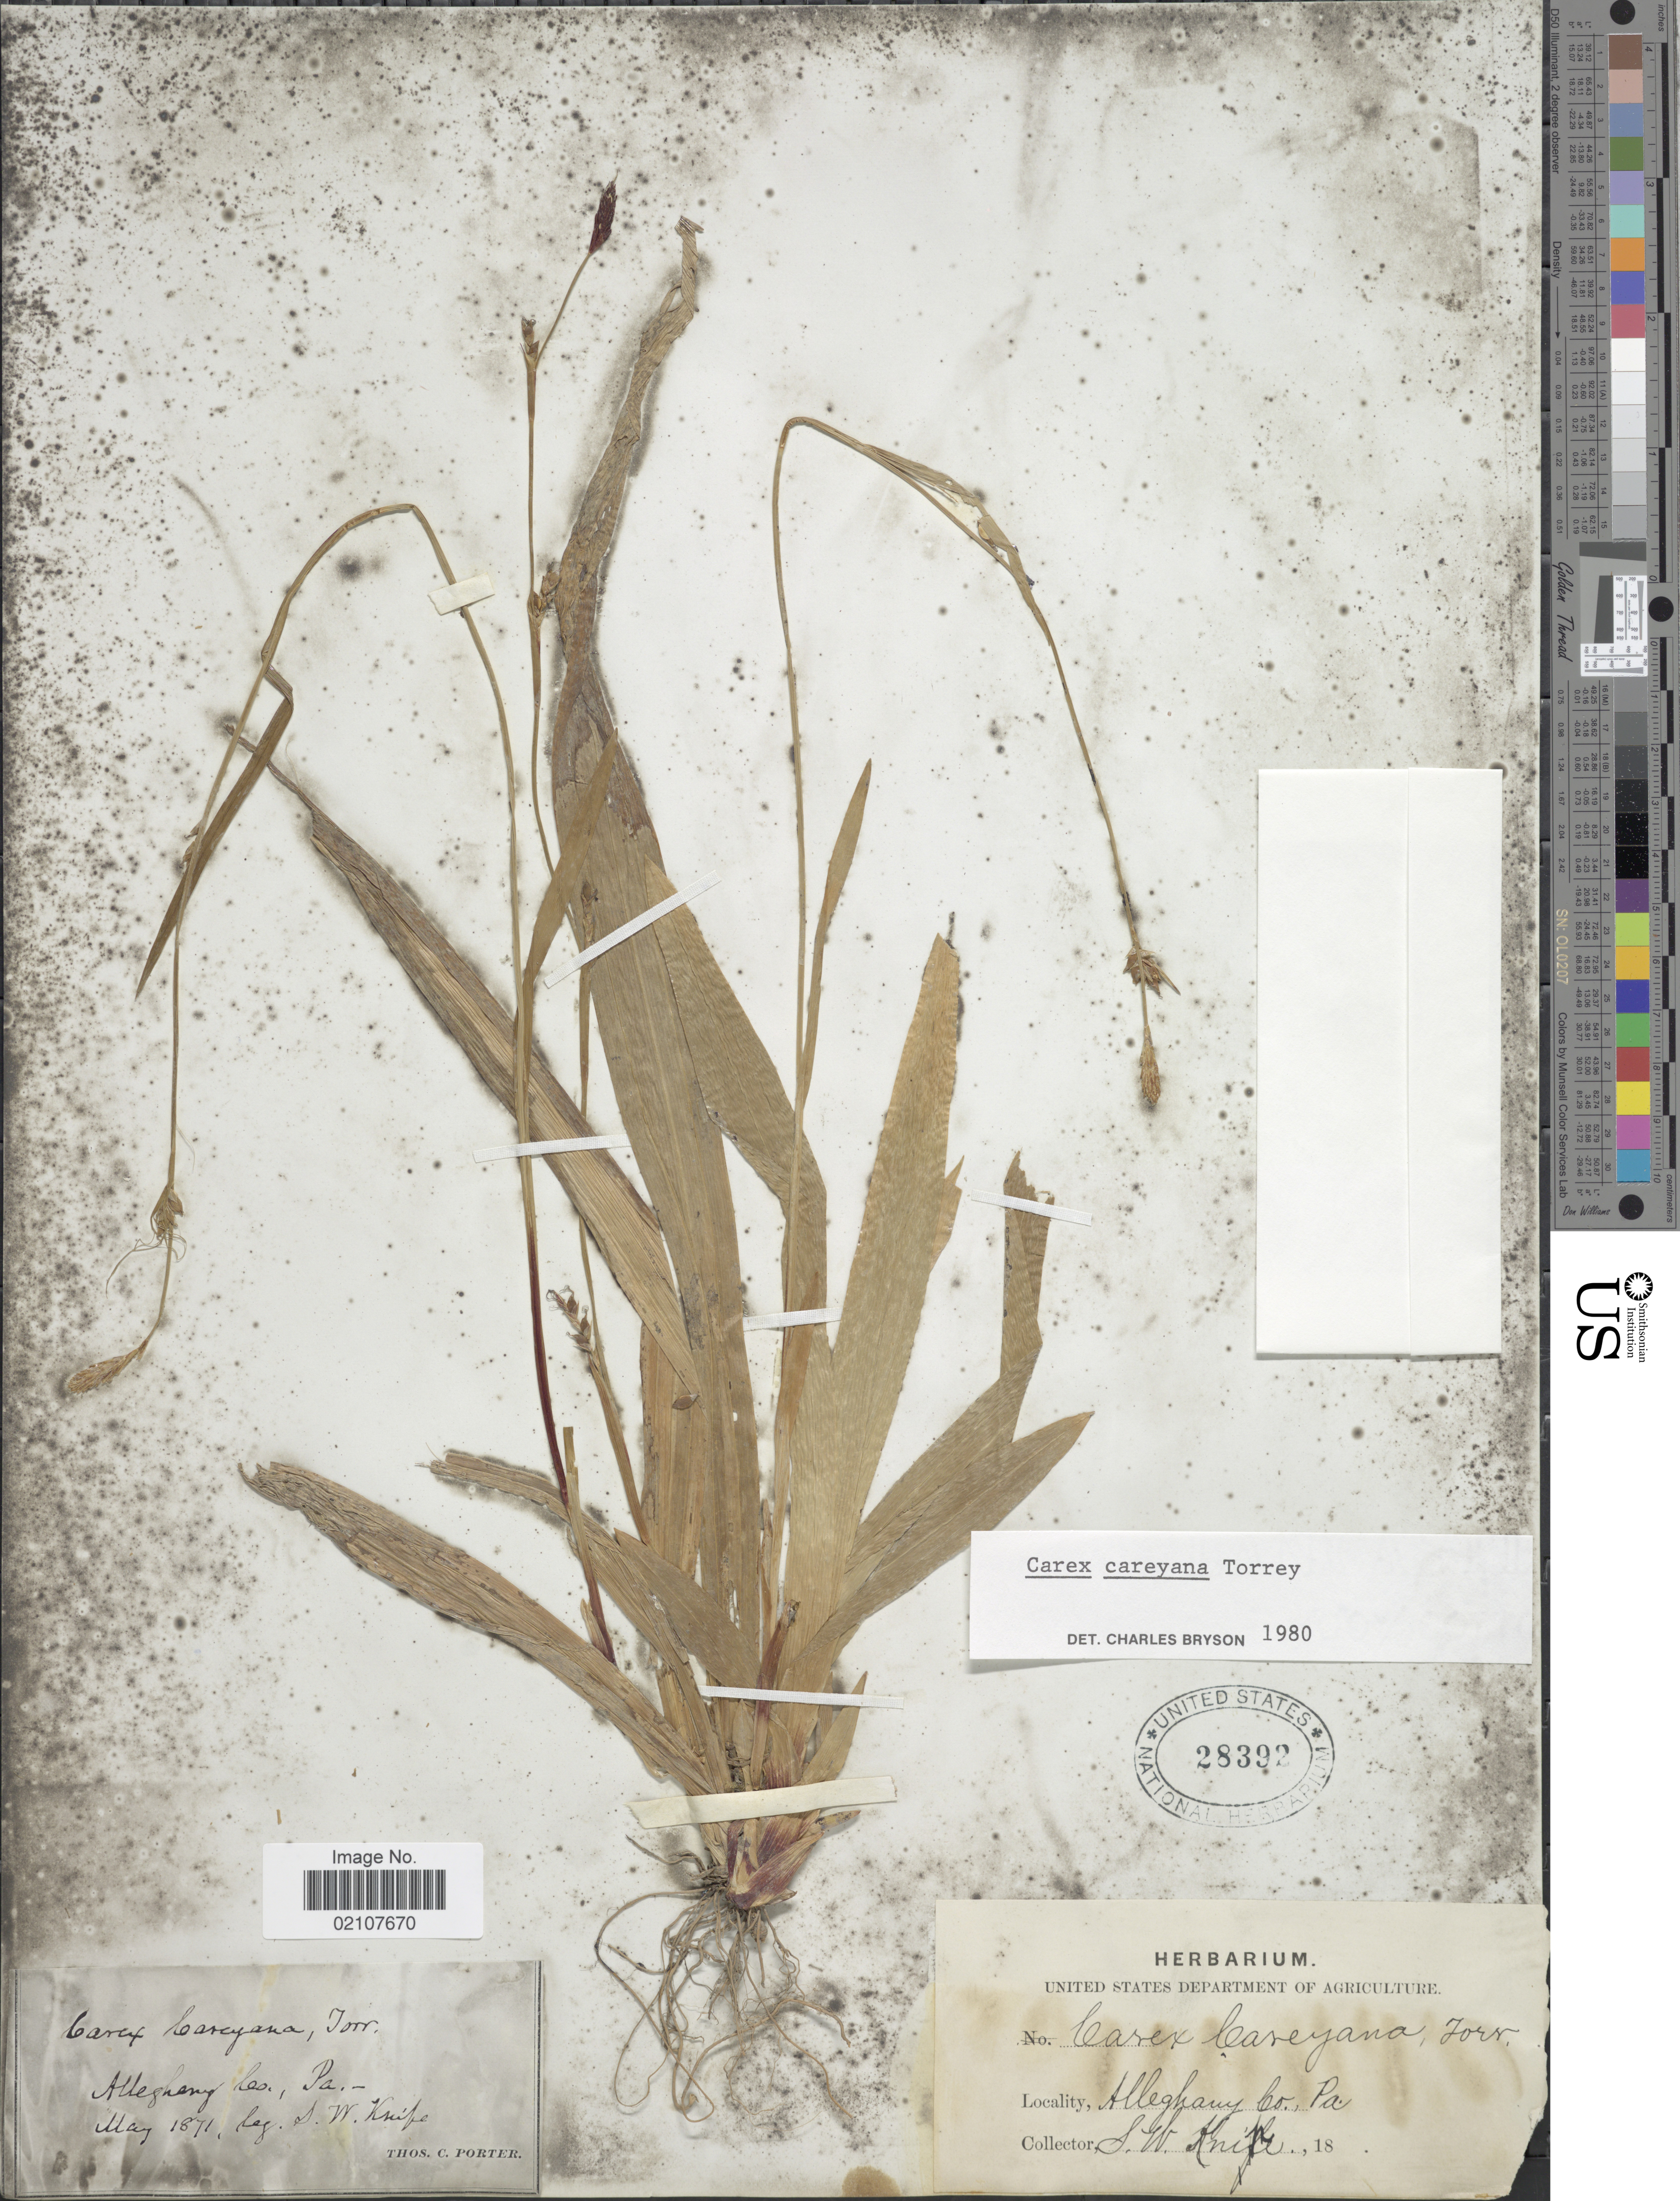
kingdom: Plantae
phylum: Tracheophyta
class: Liliopsida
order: Poales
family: Cyperaceae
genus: Carex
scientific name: Carex careyana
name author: Torr. ex Dewey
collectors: P. D. Knieskern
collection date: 1871-05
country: United States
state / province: Pennsylvania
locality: Alleghany Co. Pa.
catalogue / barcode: US 28392